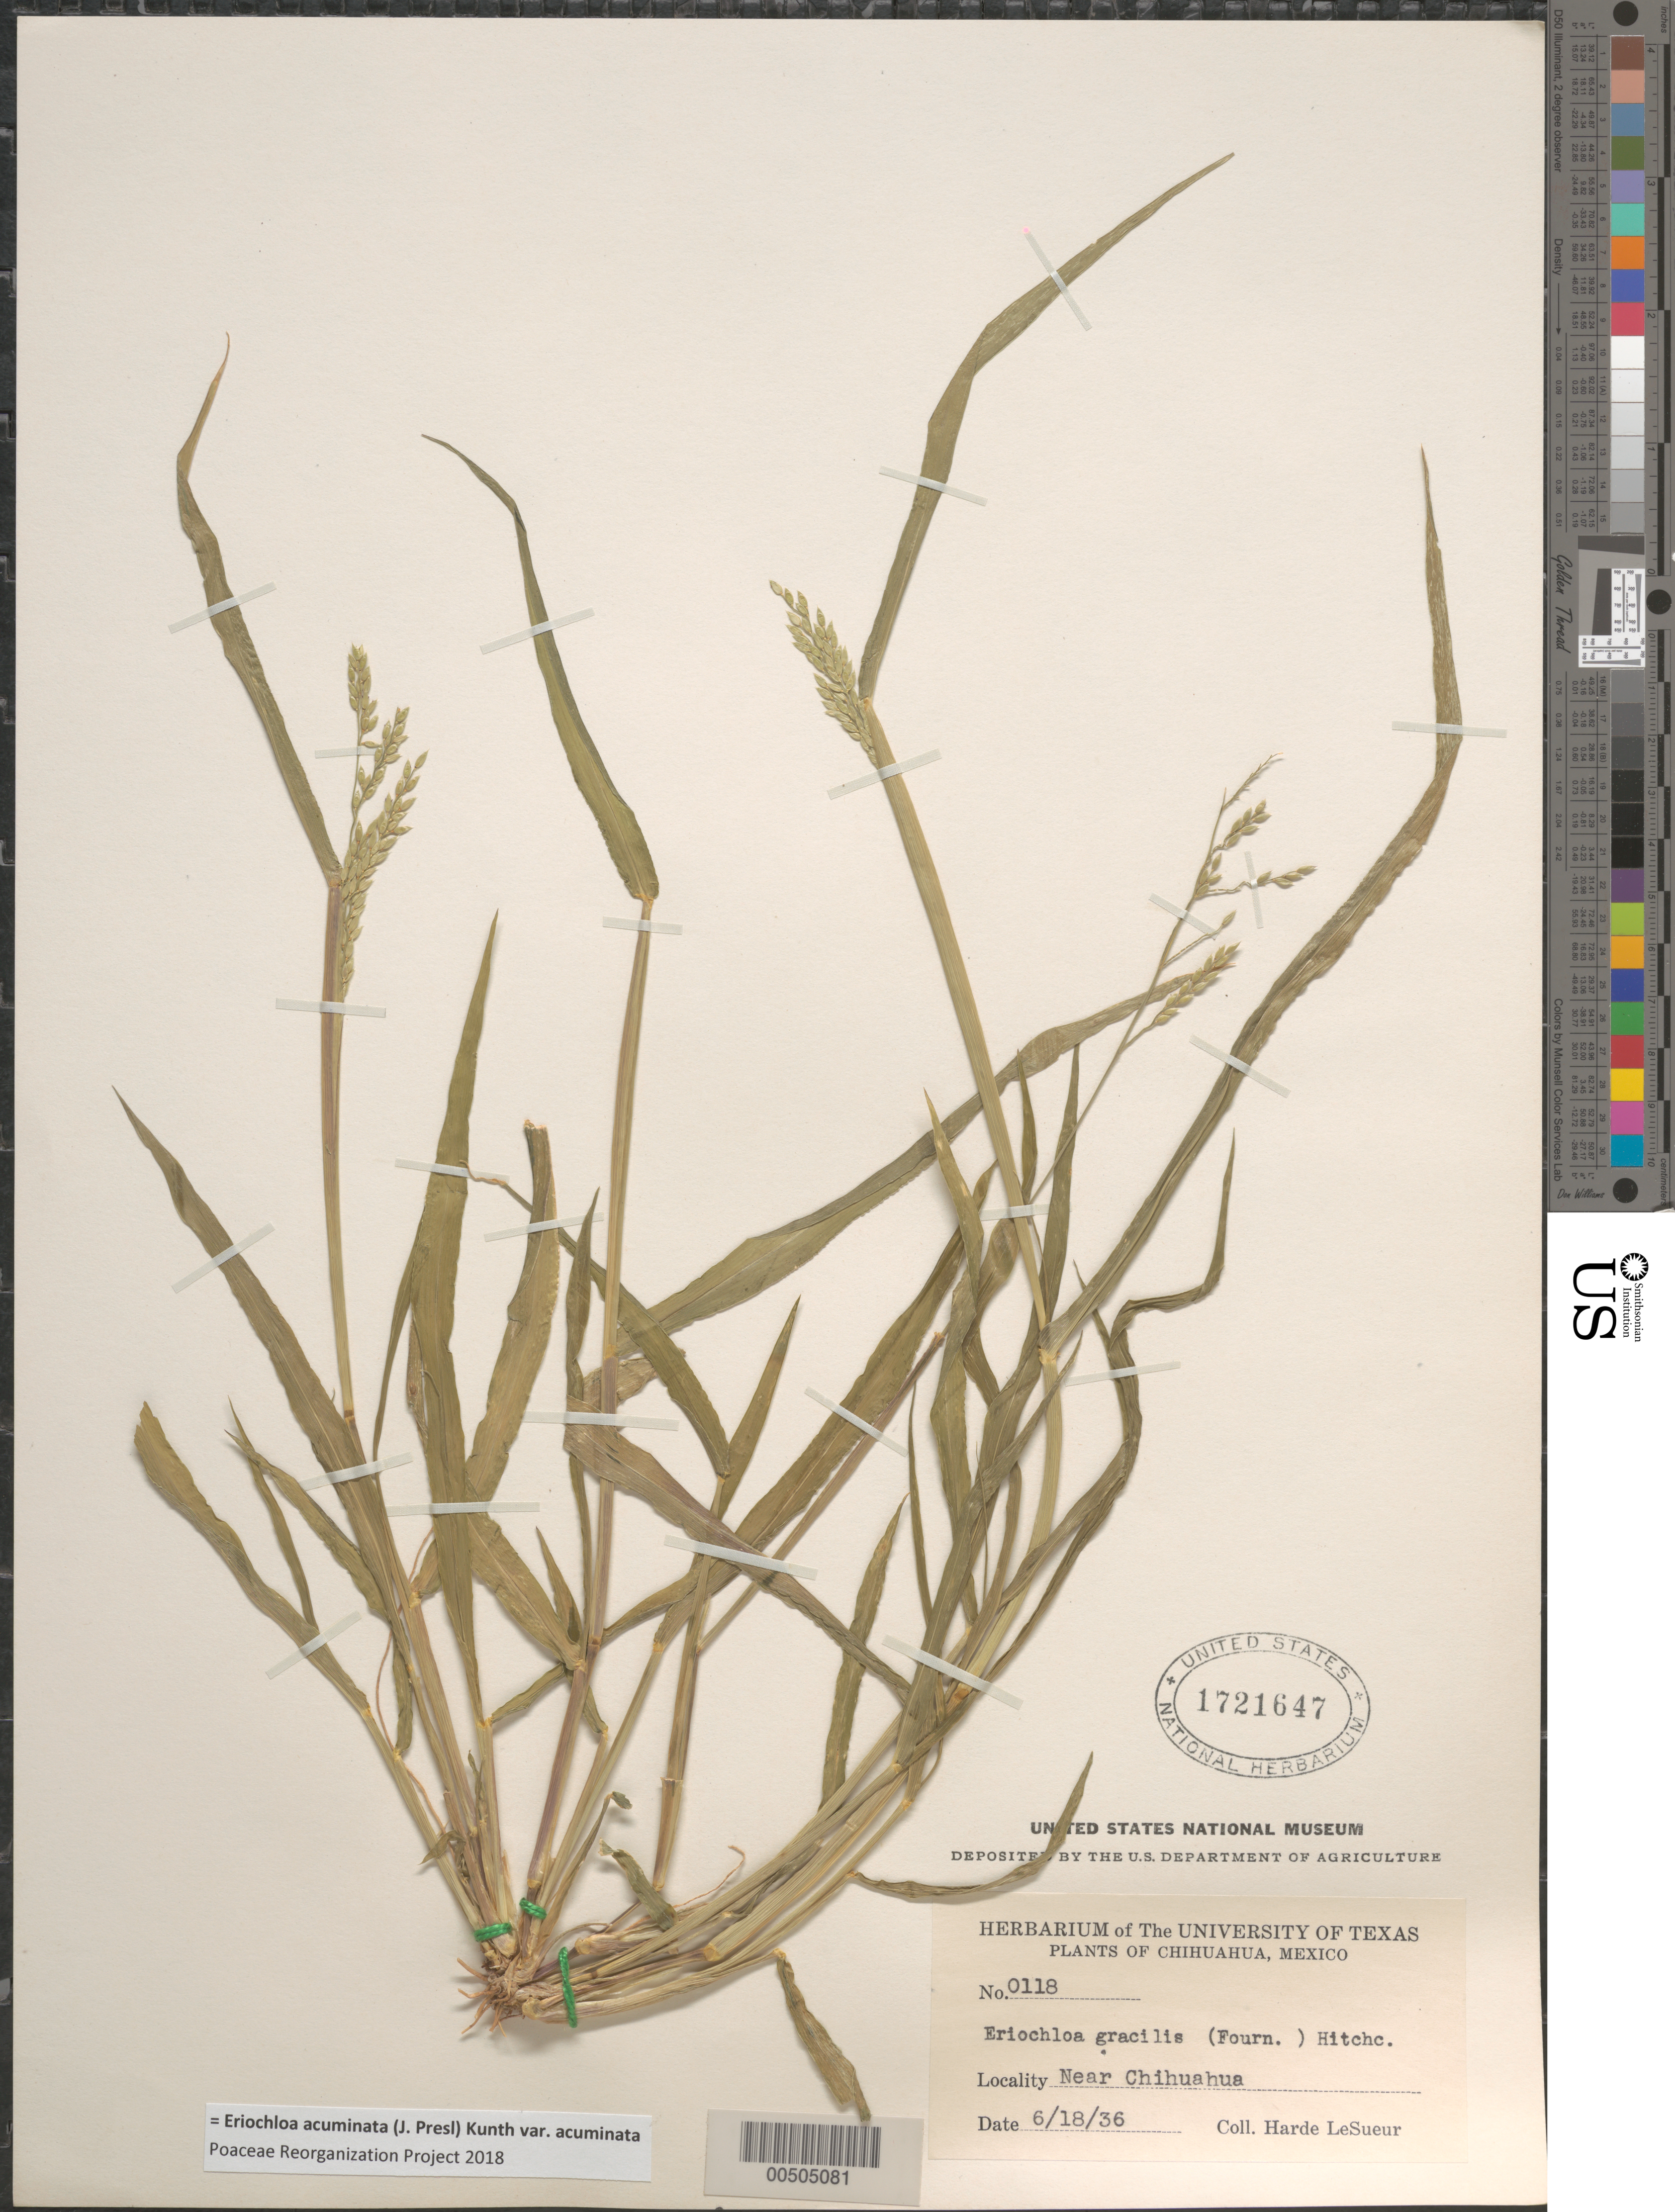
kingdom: Plantae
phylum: Tracheophyta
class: Liliopsida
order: Poales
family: Poaceae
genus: Eriochloa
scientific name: Eriochloa acuminata var. acuminata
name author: (J. Presl) Kunth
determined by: Poaceae Reorganization Project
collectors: D. H. LeSueur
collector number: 0118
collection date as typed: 18 Jun 1936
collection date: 1936-06-18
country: Mexico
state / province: Chihuahua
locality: Near Chihuahua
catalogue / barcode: US 1721647